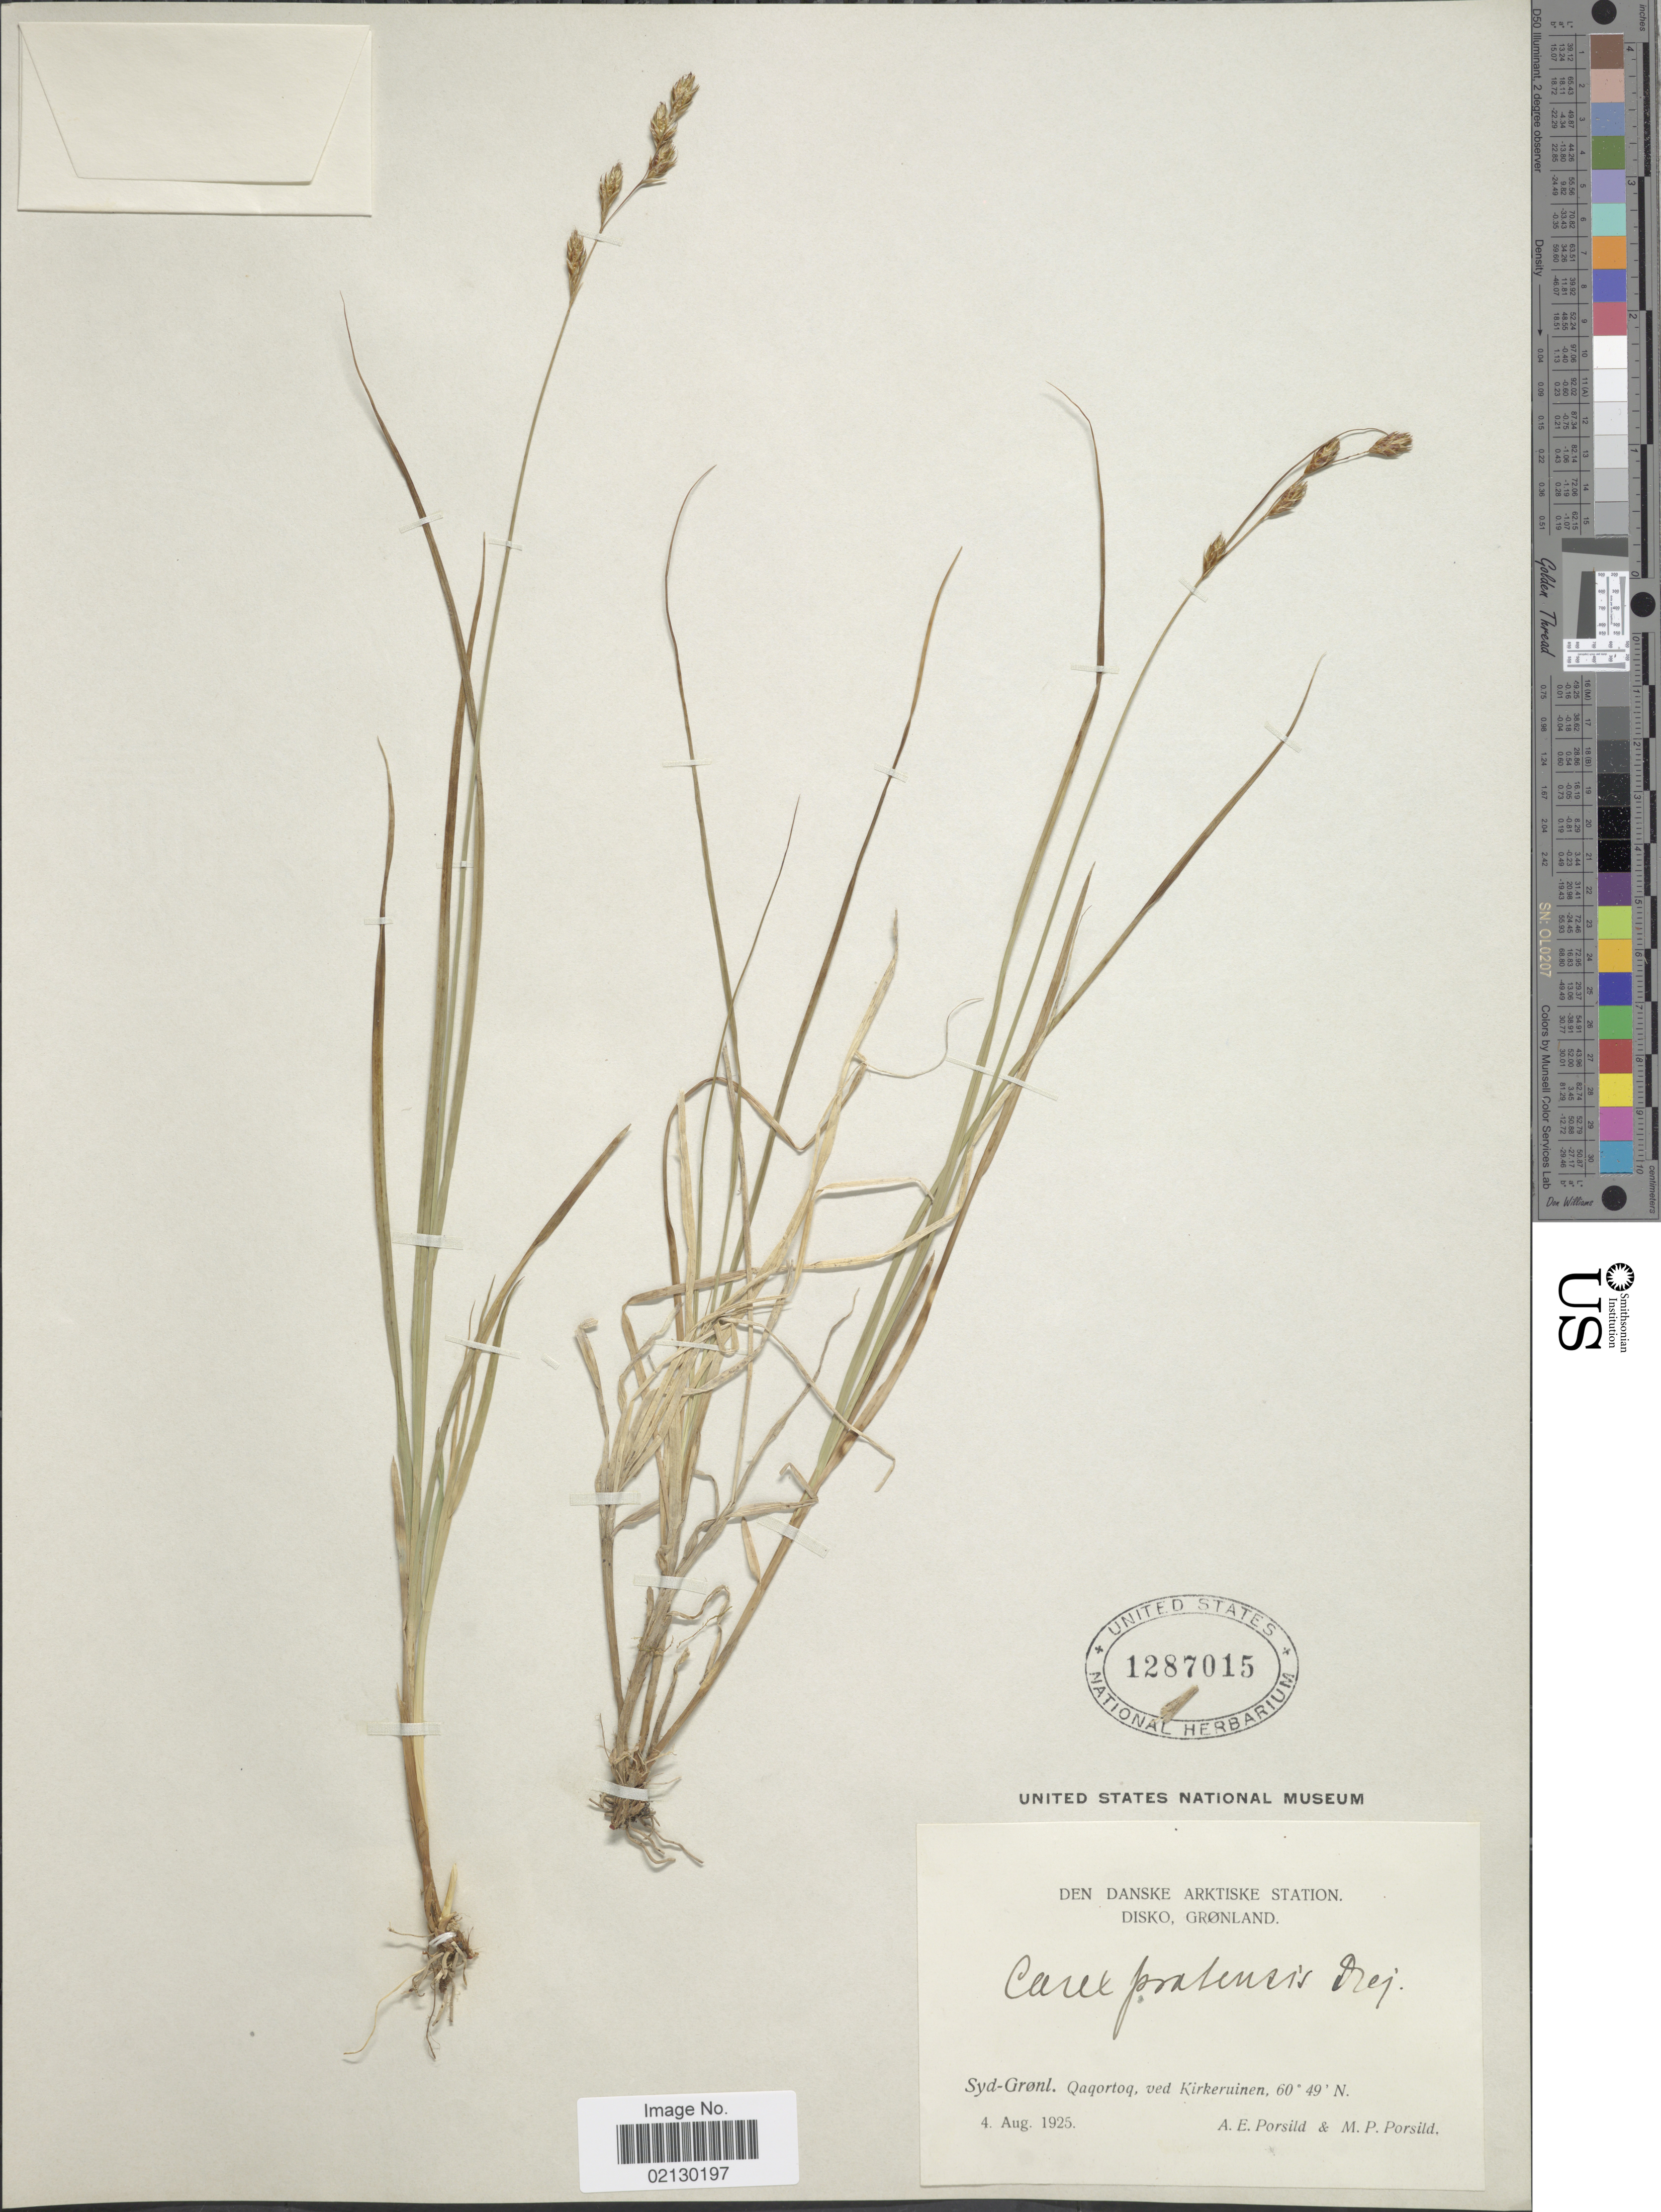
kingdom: Plantae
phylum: Tracheophyta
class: Liliopsida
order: Poales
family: Cyperaceae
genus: Carex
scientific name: Carex praticola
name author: Rydb.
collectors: A. E. Porsild & M. P. Porsild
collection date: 1925-08-04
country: Greenland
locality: Den Danske Arktiske Station Disko. [unsure placement] Syd-Grønl. Qaqortoq, ved Kirkeruinen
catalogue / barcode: US 1287015